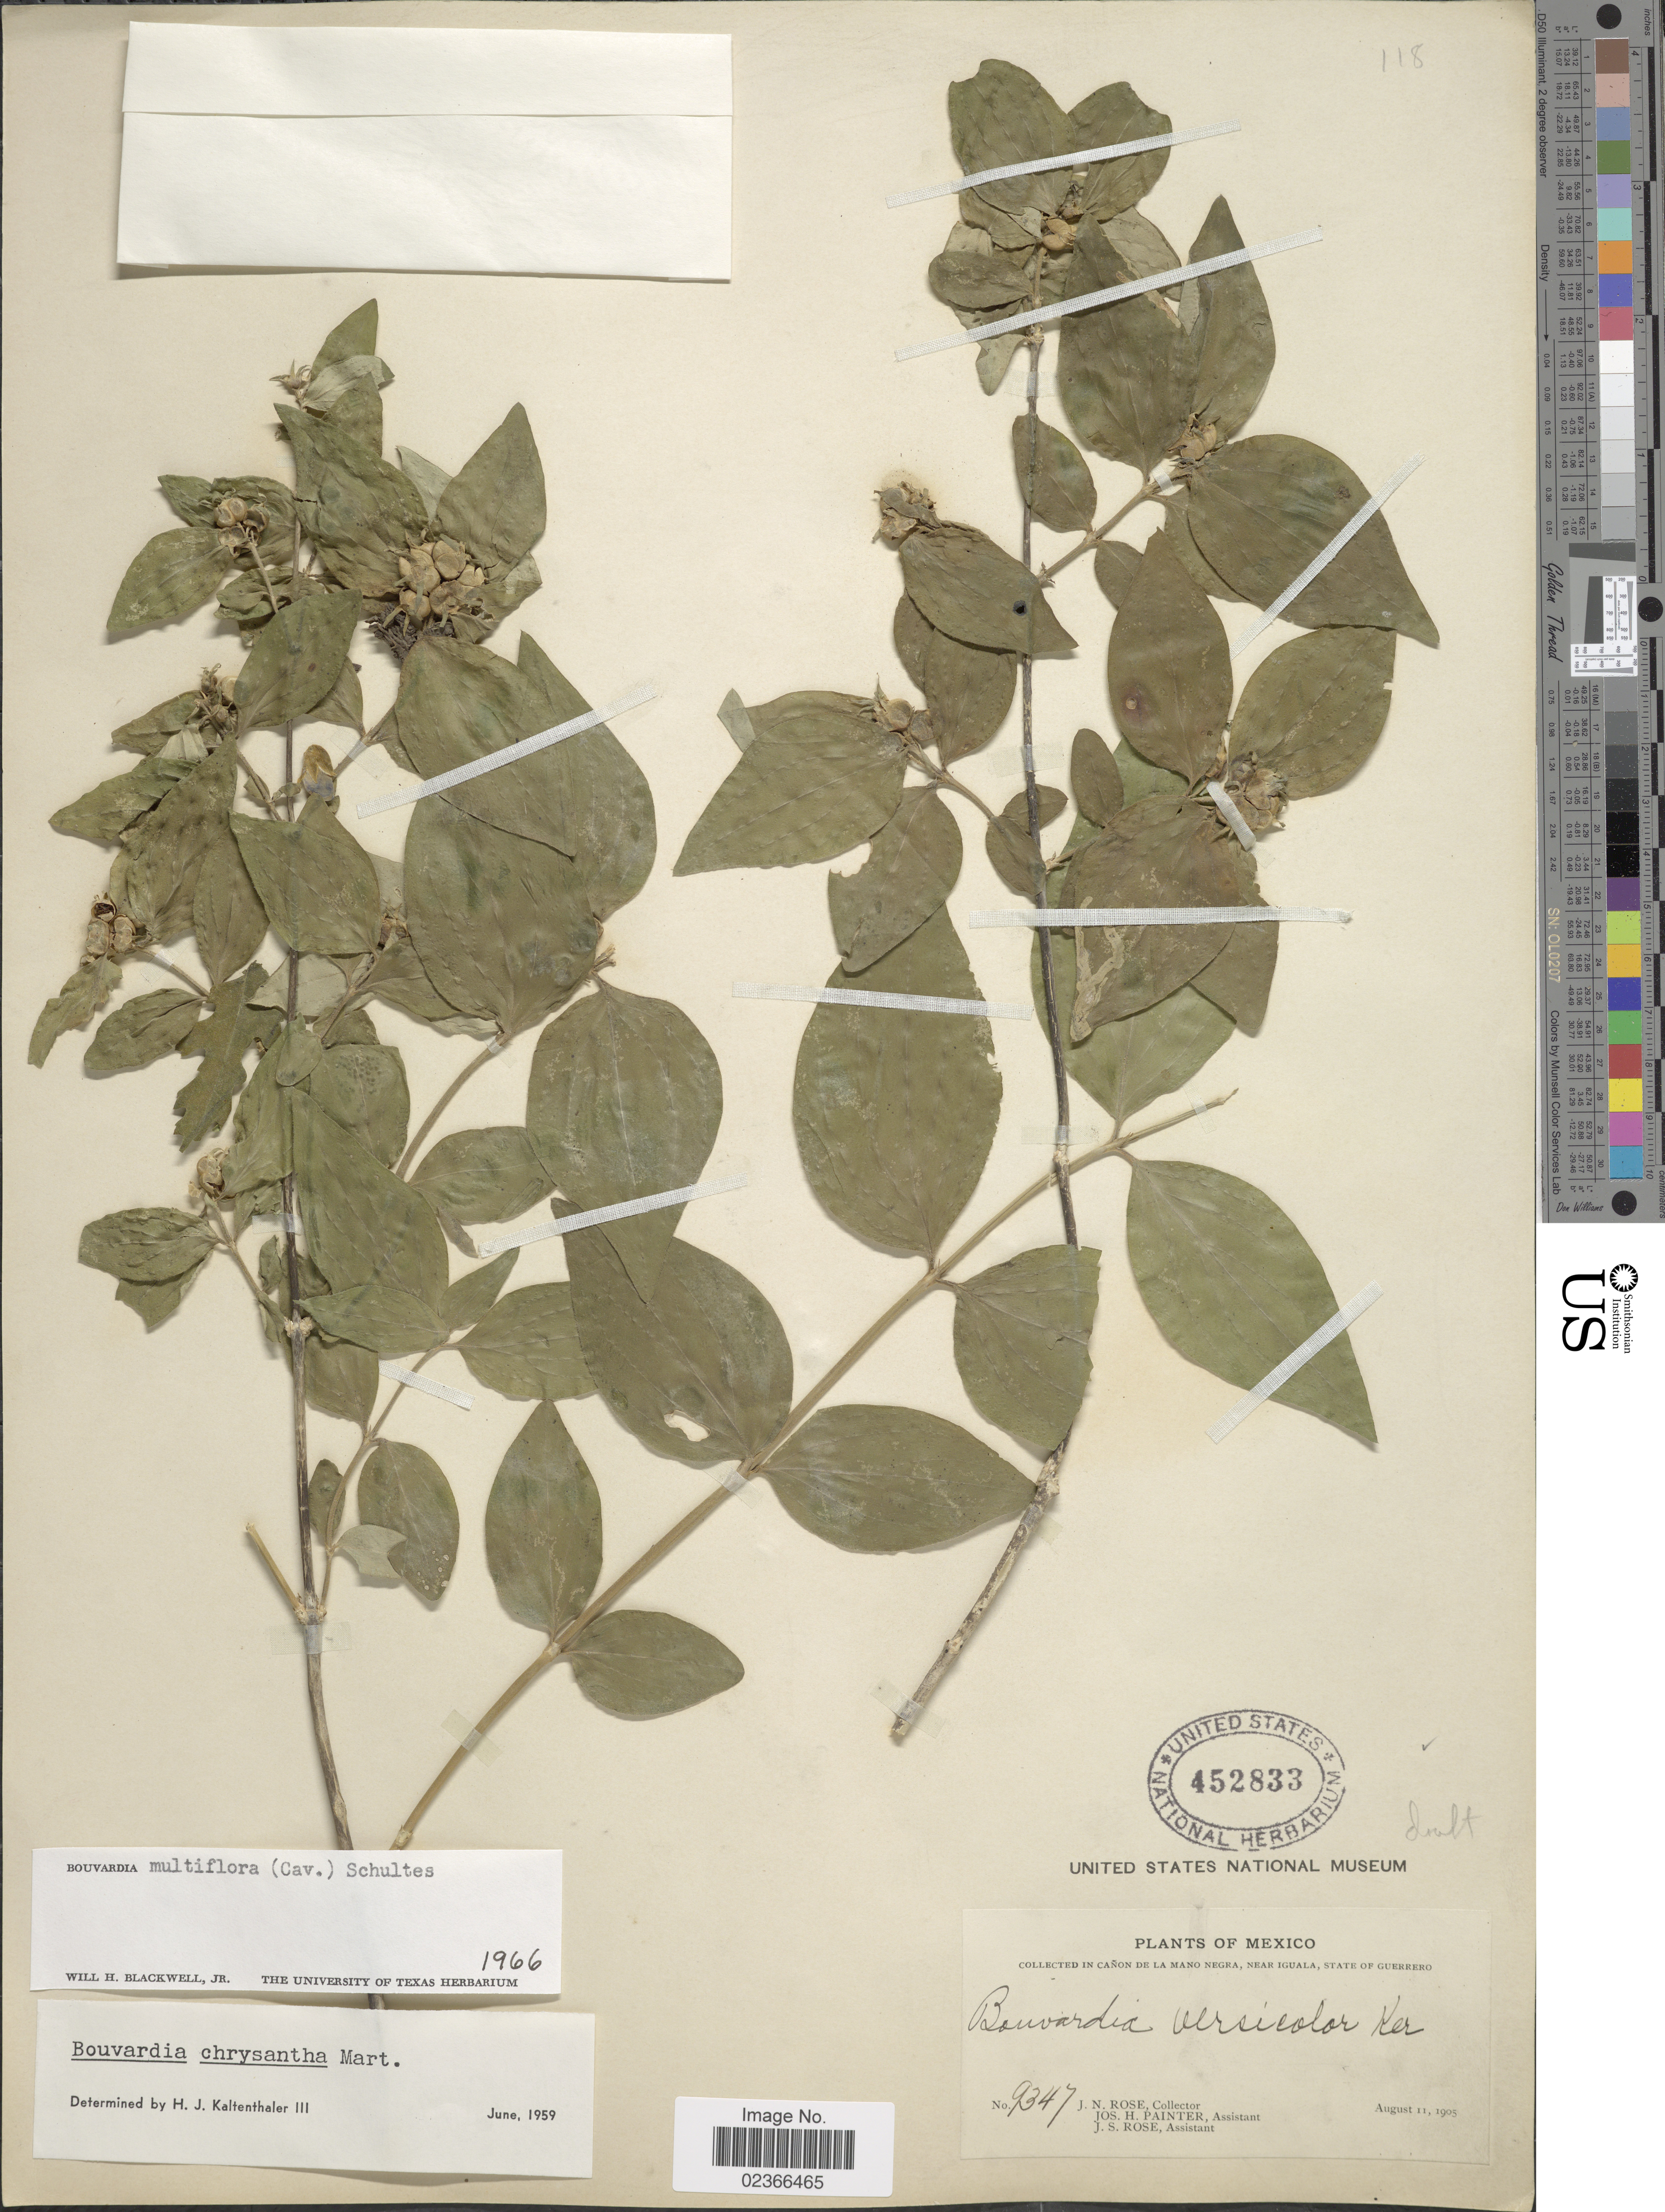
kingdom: Plantae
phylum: Tracheophyta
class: Magnoliopsida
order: Gentianales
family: Rubiaceae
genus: Bouvardia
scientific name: Bouvardia multiflora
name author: (Cav.) Schult.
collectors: J. N. Rose, J. H. Painter & J. S. Rose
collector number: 9347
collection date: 1905-08-11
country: Mexico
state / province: Guerrero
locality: In canon de La Mano Negro, near Iguala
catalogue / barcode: US 452833